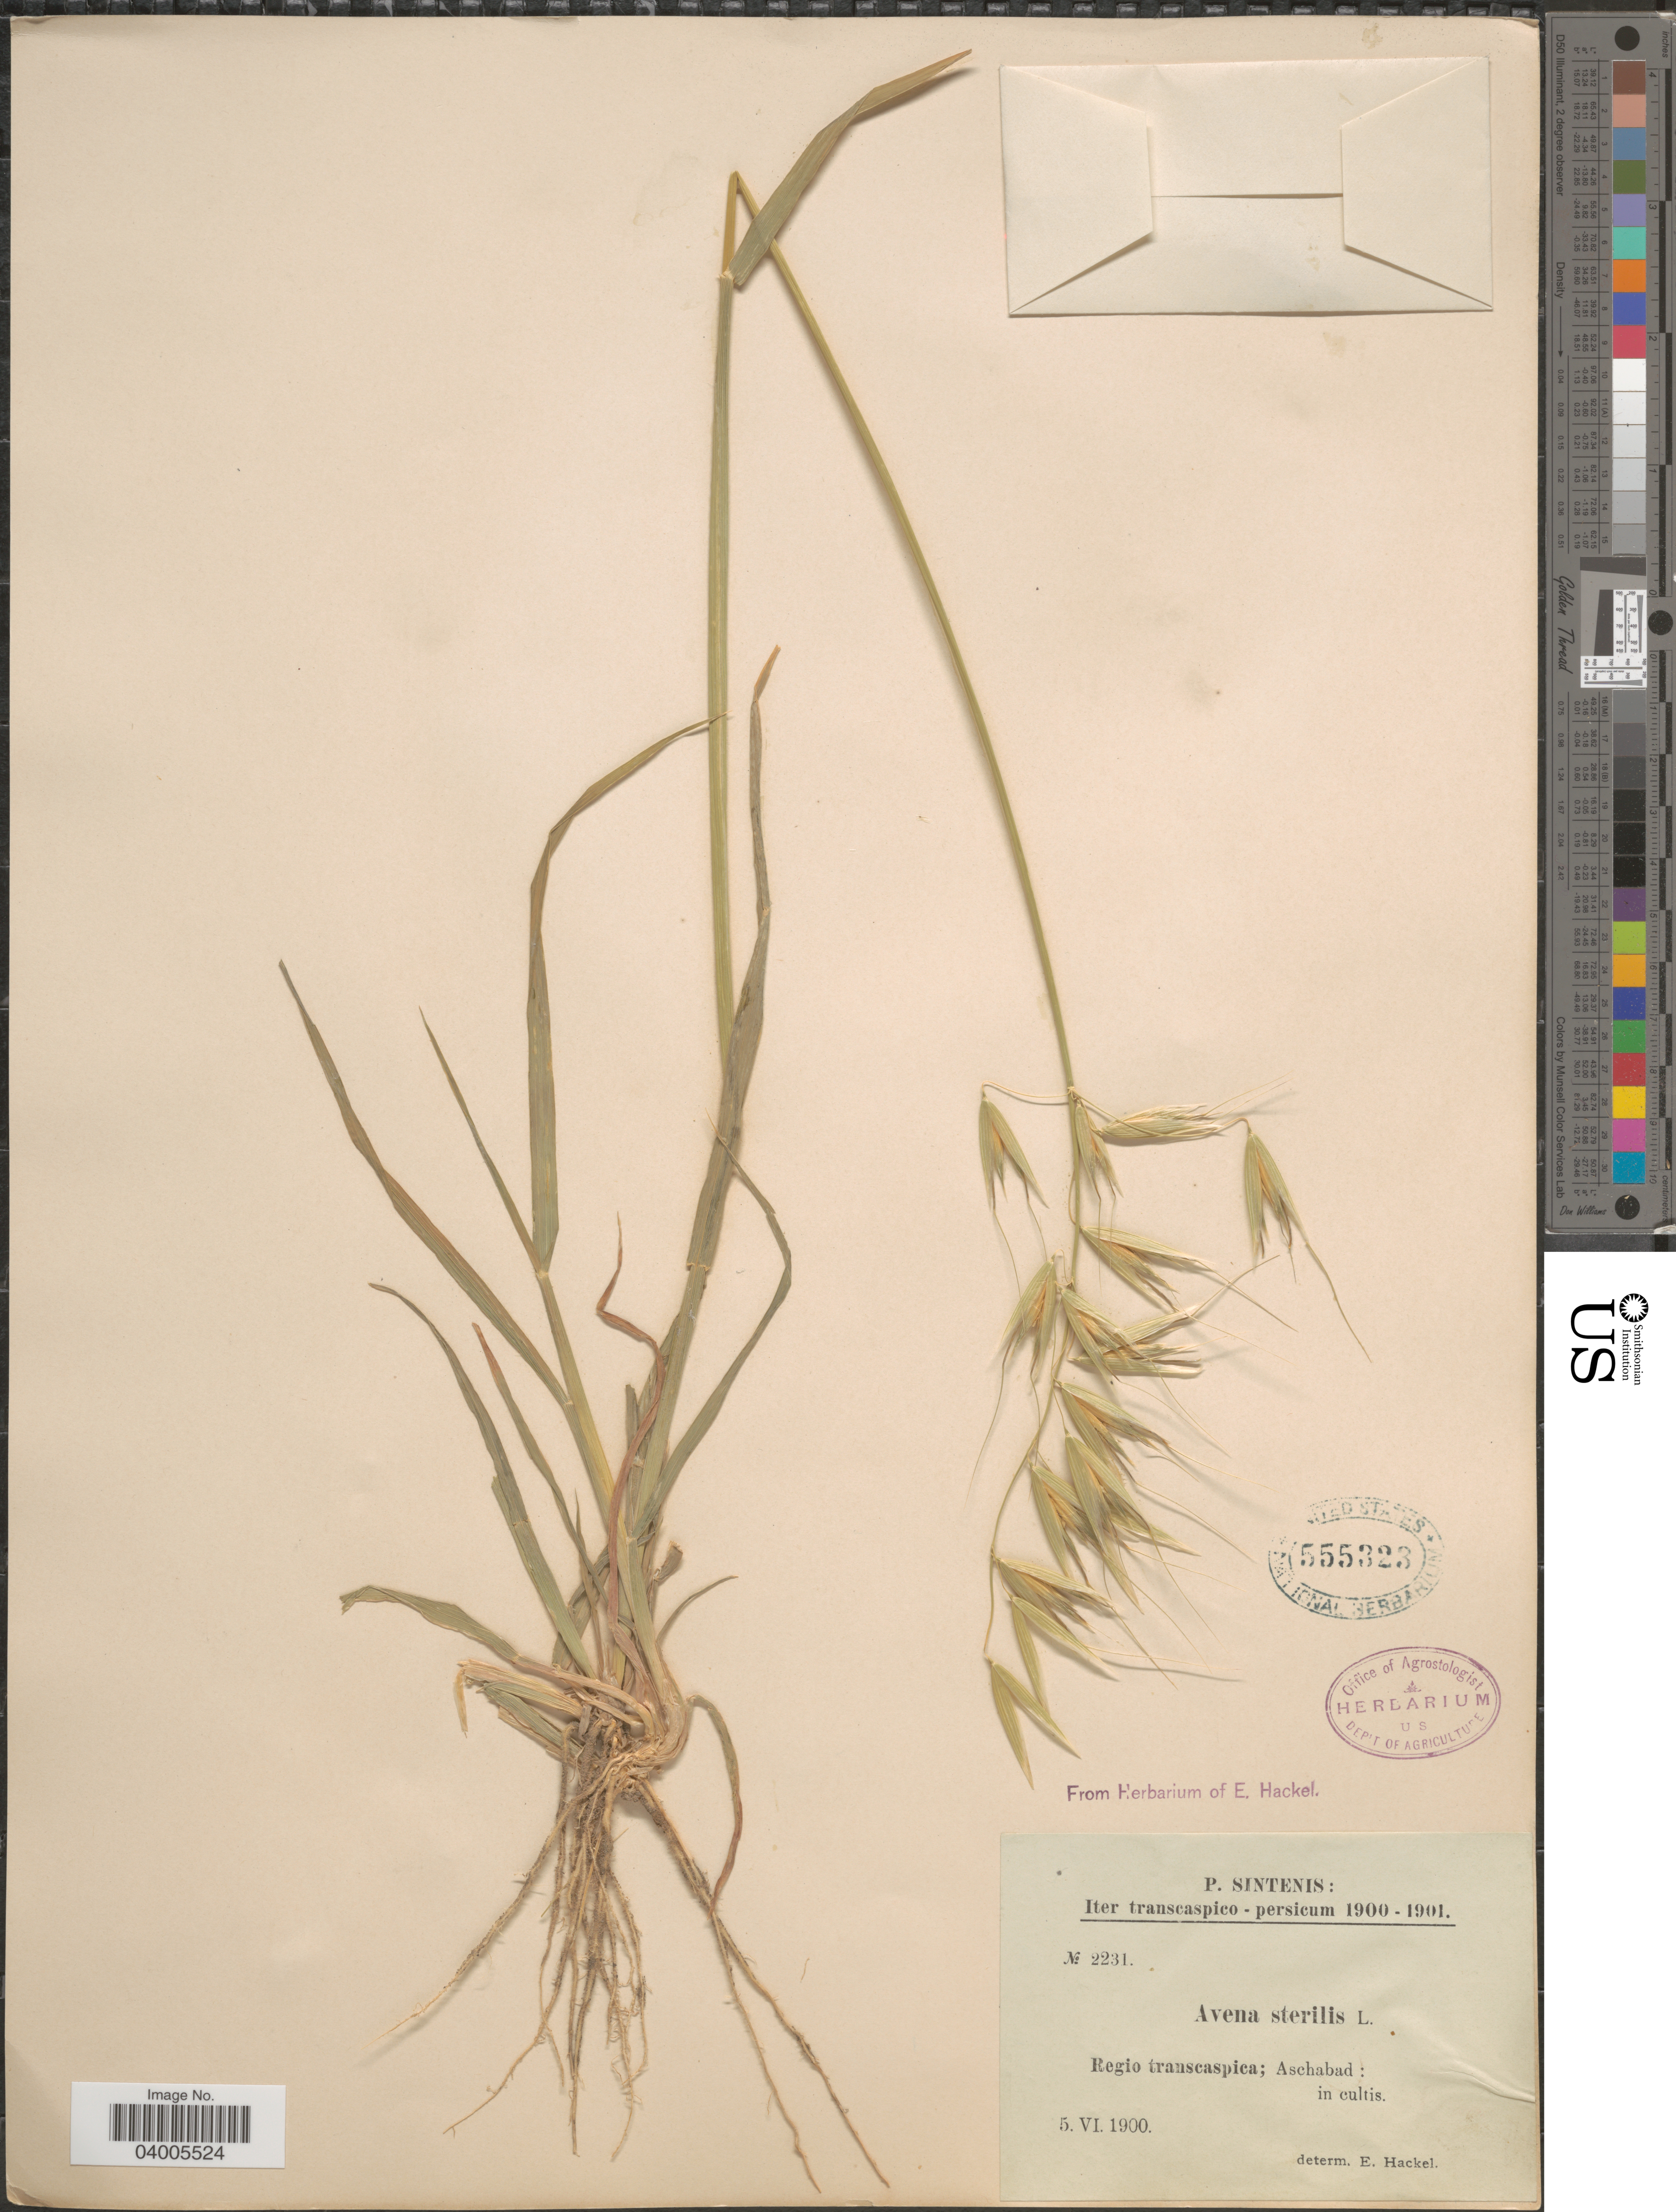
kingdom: Plantae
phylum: Tracheophyta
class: Liliopsida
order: Poales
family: Poaceae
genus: Avena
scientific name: Avena sterilis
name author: L.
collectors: P. Sintenis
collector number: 2231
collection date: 1900-06-05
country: Turkmenistan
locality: Iter transcaspico-persicum. Regio transcaspica; Aschabad; in cultis.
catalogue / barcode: US 555323